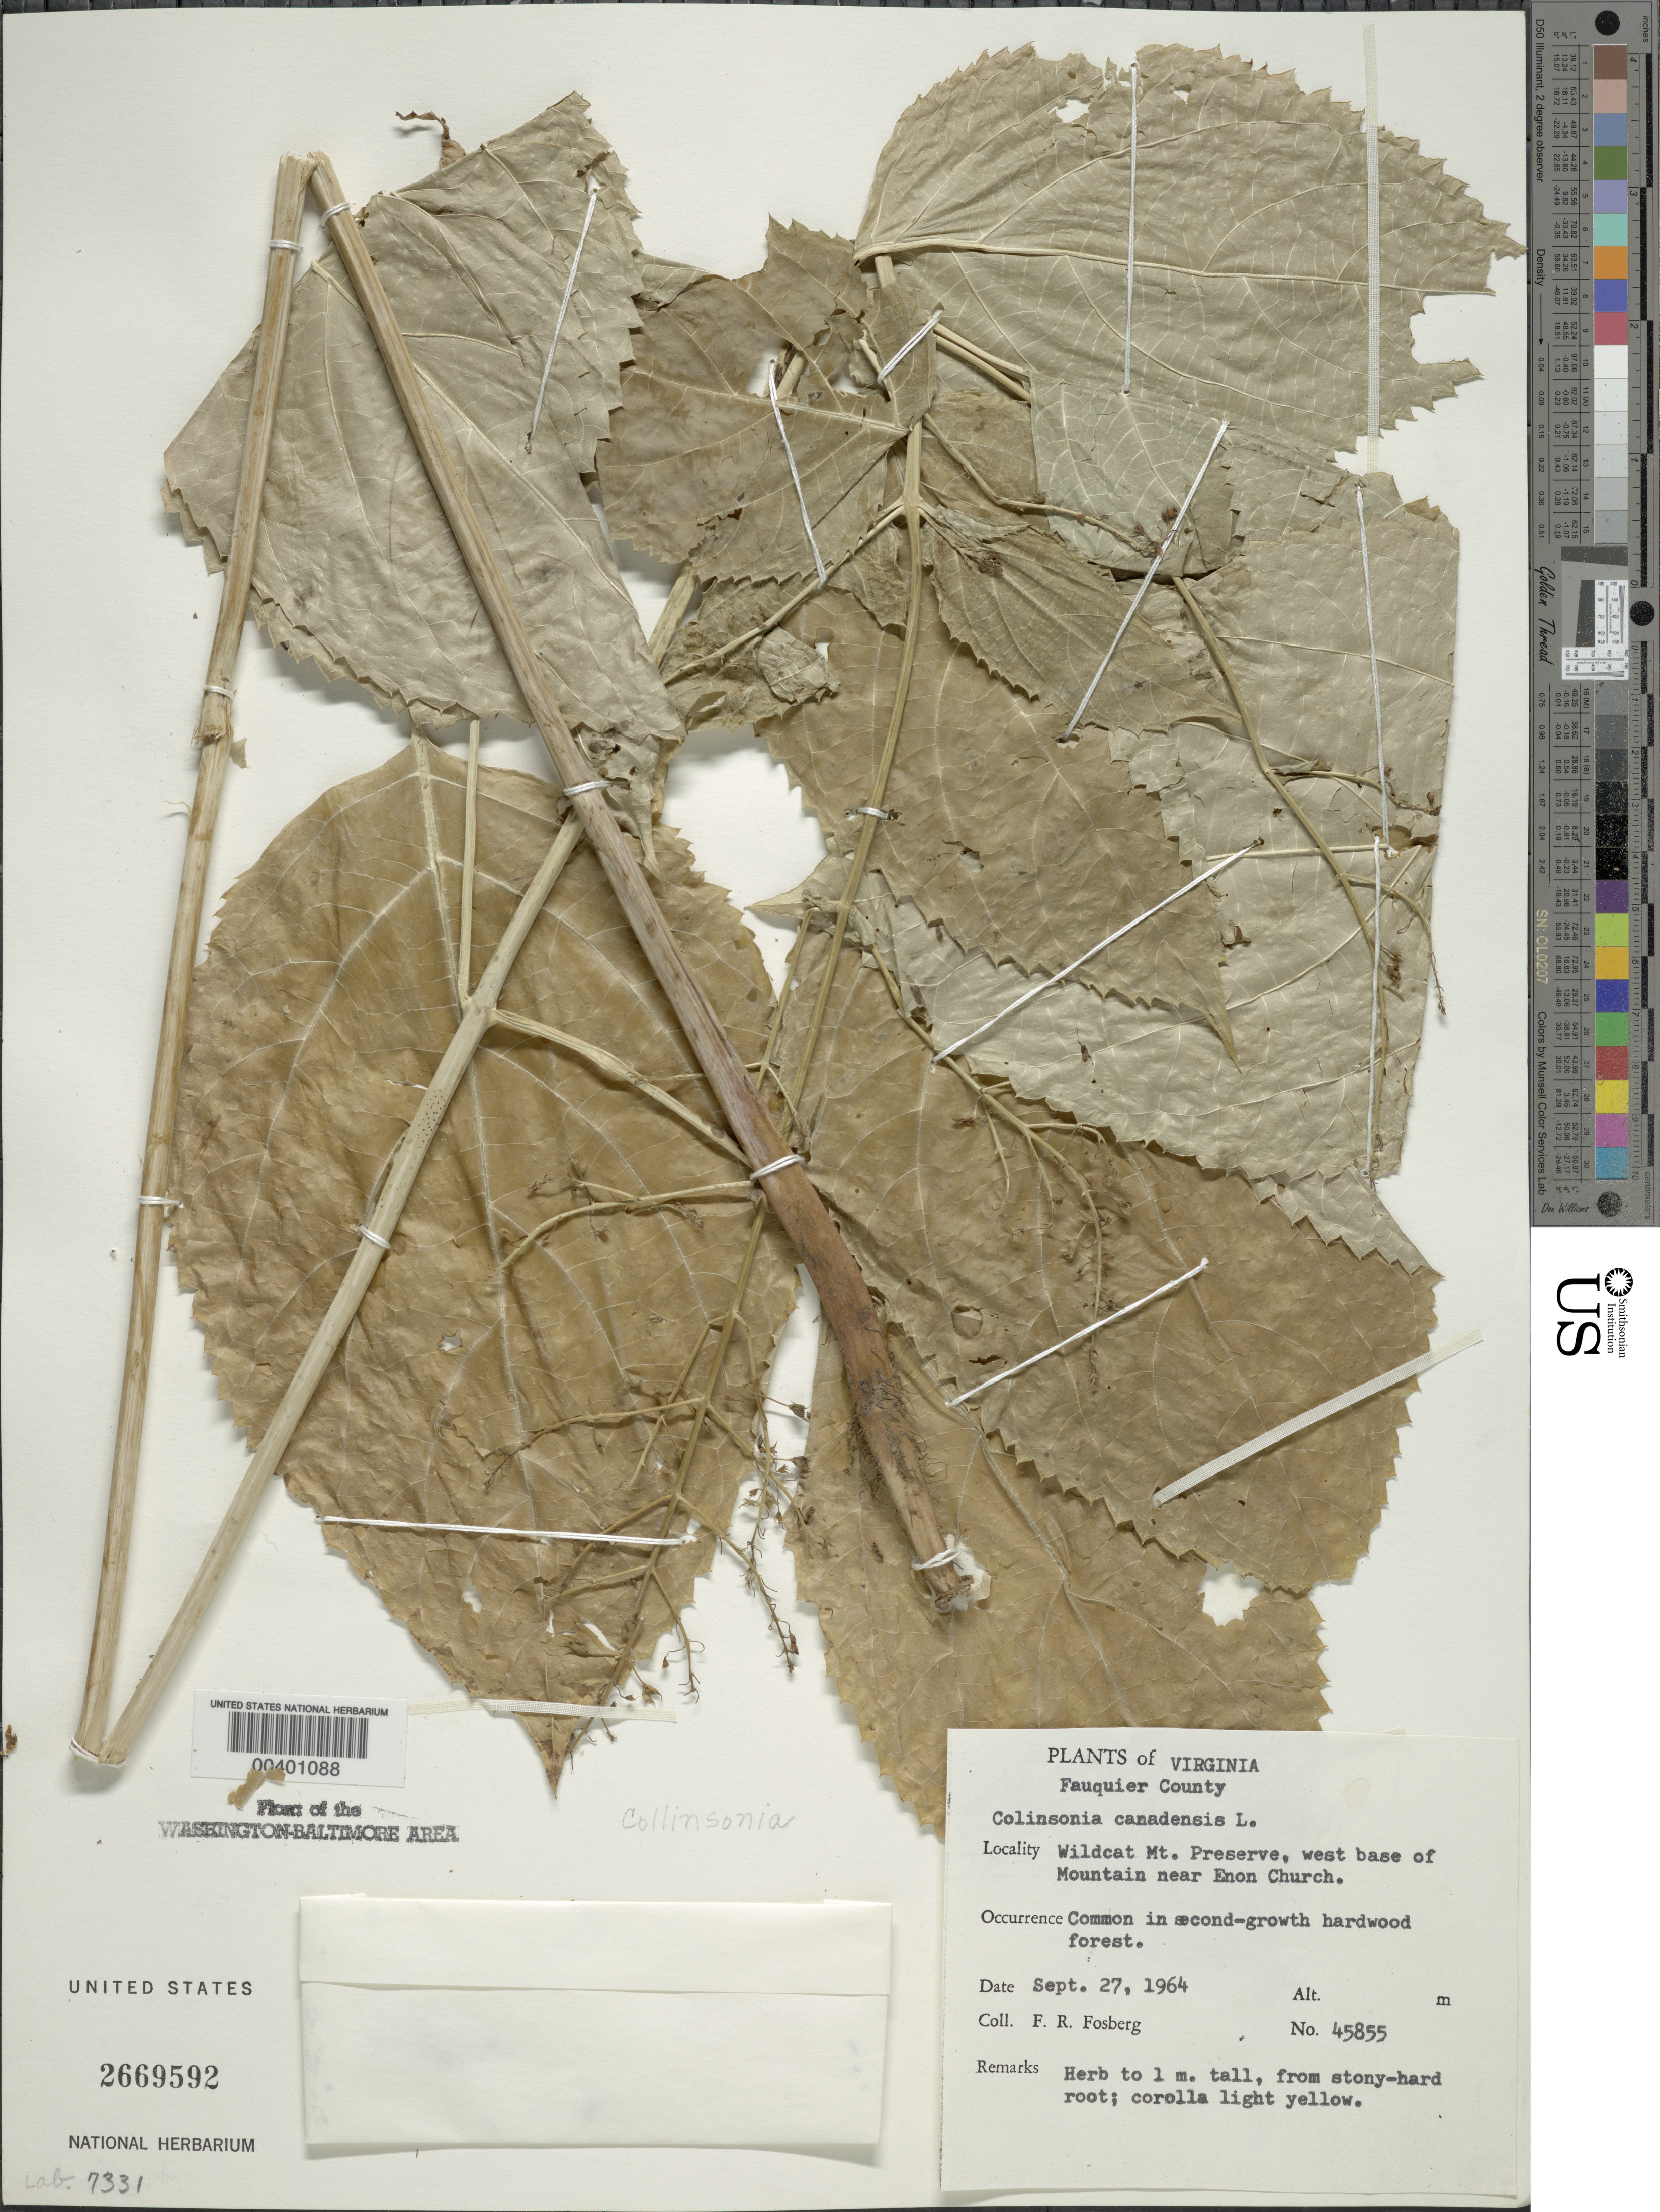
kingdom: Plantae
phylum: Tracheophyta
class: Magnoliopsida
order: Lamiales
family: Lamiaceae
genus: Collinsonia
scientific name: Collinsonia canadensis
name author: L.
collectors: F. R. Fosberg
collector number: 45855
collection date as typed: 27 Sep 1964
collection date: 1964-09-27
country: United States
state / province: Virginia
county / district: Fauquier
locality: Wildcat Mountain Preserve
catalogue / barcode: US 2669592